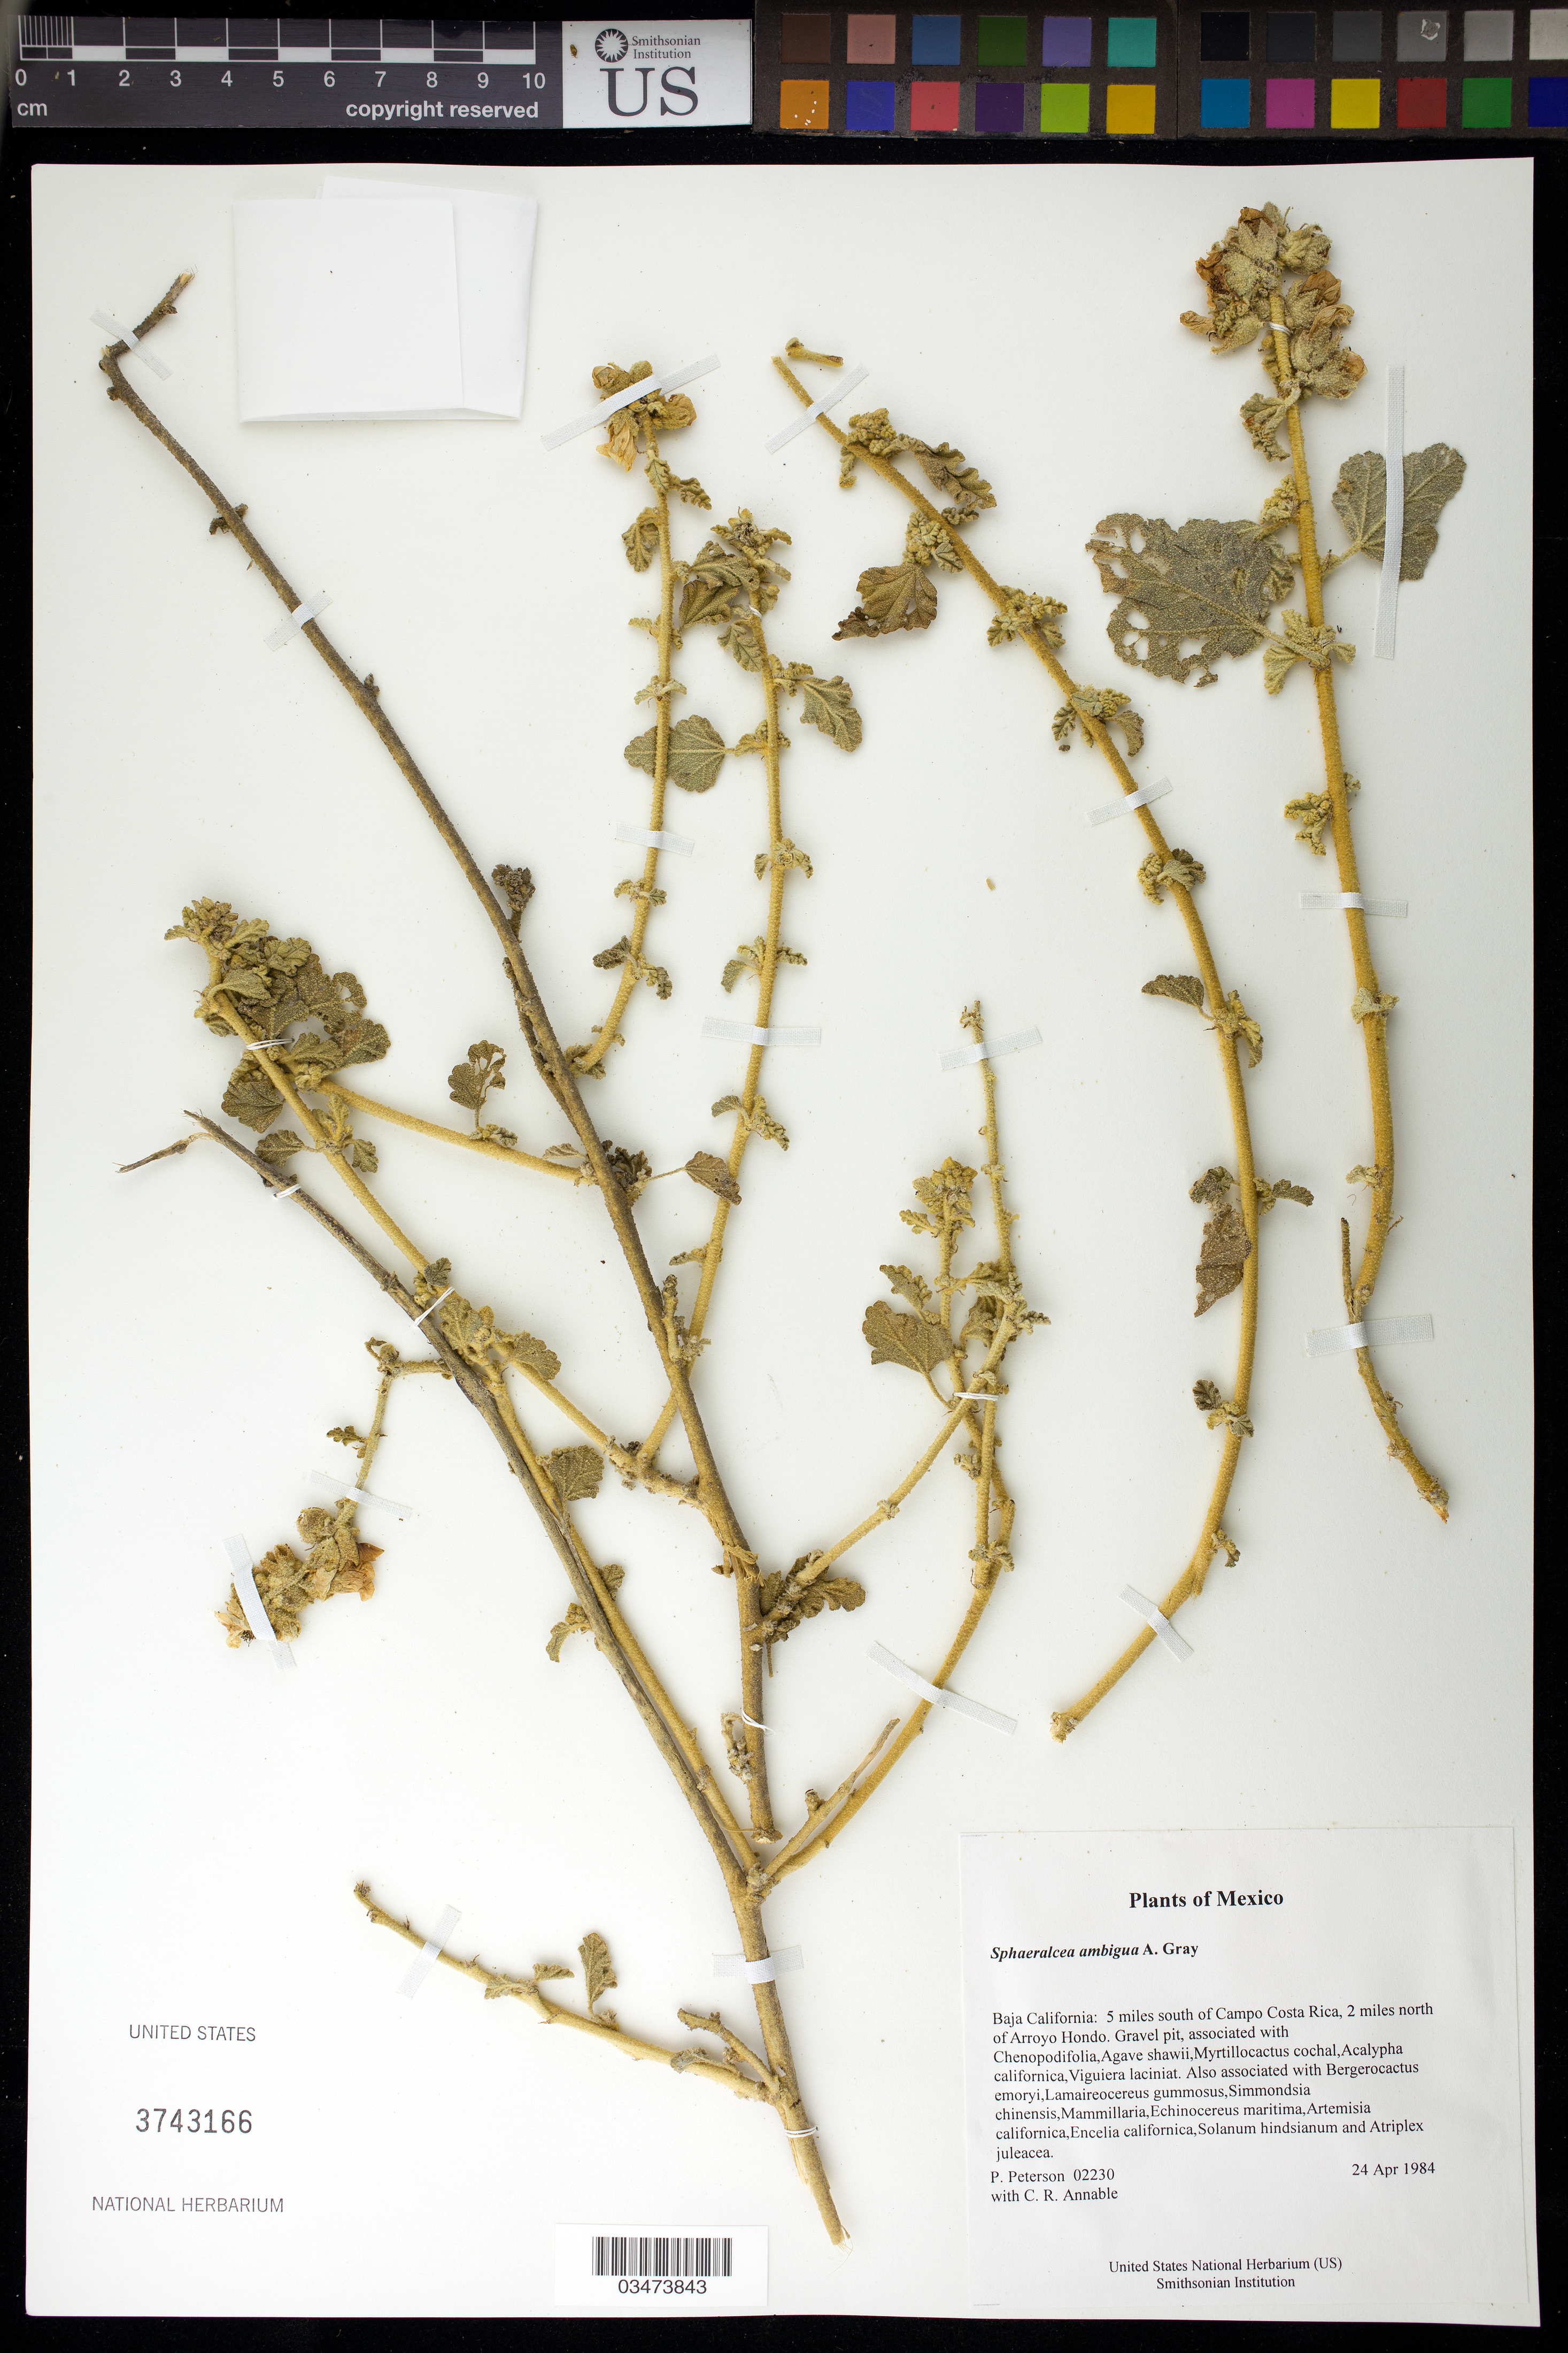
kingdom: Plantae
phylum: Tracheophyta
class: Magnoliopsida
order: Malvales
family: Malvaceae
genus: Sphaeralcea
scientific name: Sphaeralcea ambigua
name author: A. Gray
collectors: P. M. Peterson & C. R. Annable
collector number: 02230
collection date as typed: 24 Apr 1984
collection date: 1984-04-24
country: Mexico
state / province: Baja California Norte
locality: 5 miles south of Campo Costa Rica, 2 miles north of Arroyo Hondo.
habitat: Gravel pit, associated with Chenopodifolia,Agave shawii,Myrtillocactus cochal,Acalypha californica,Viguiera laciniat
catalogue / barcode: US 3743166